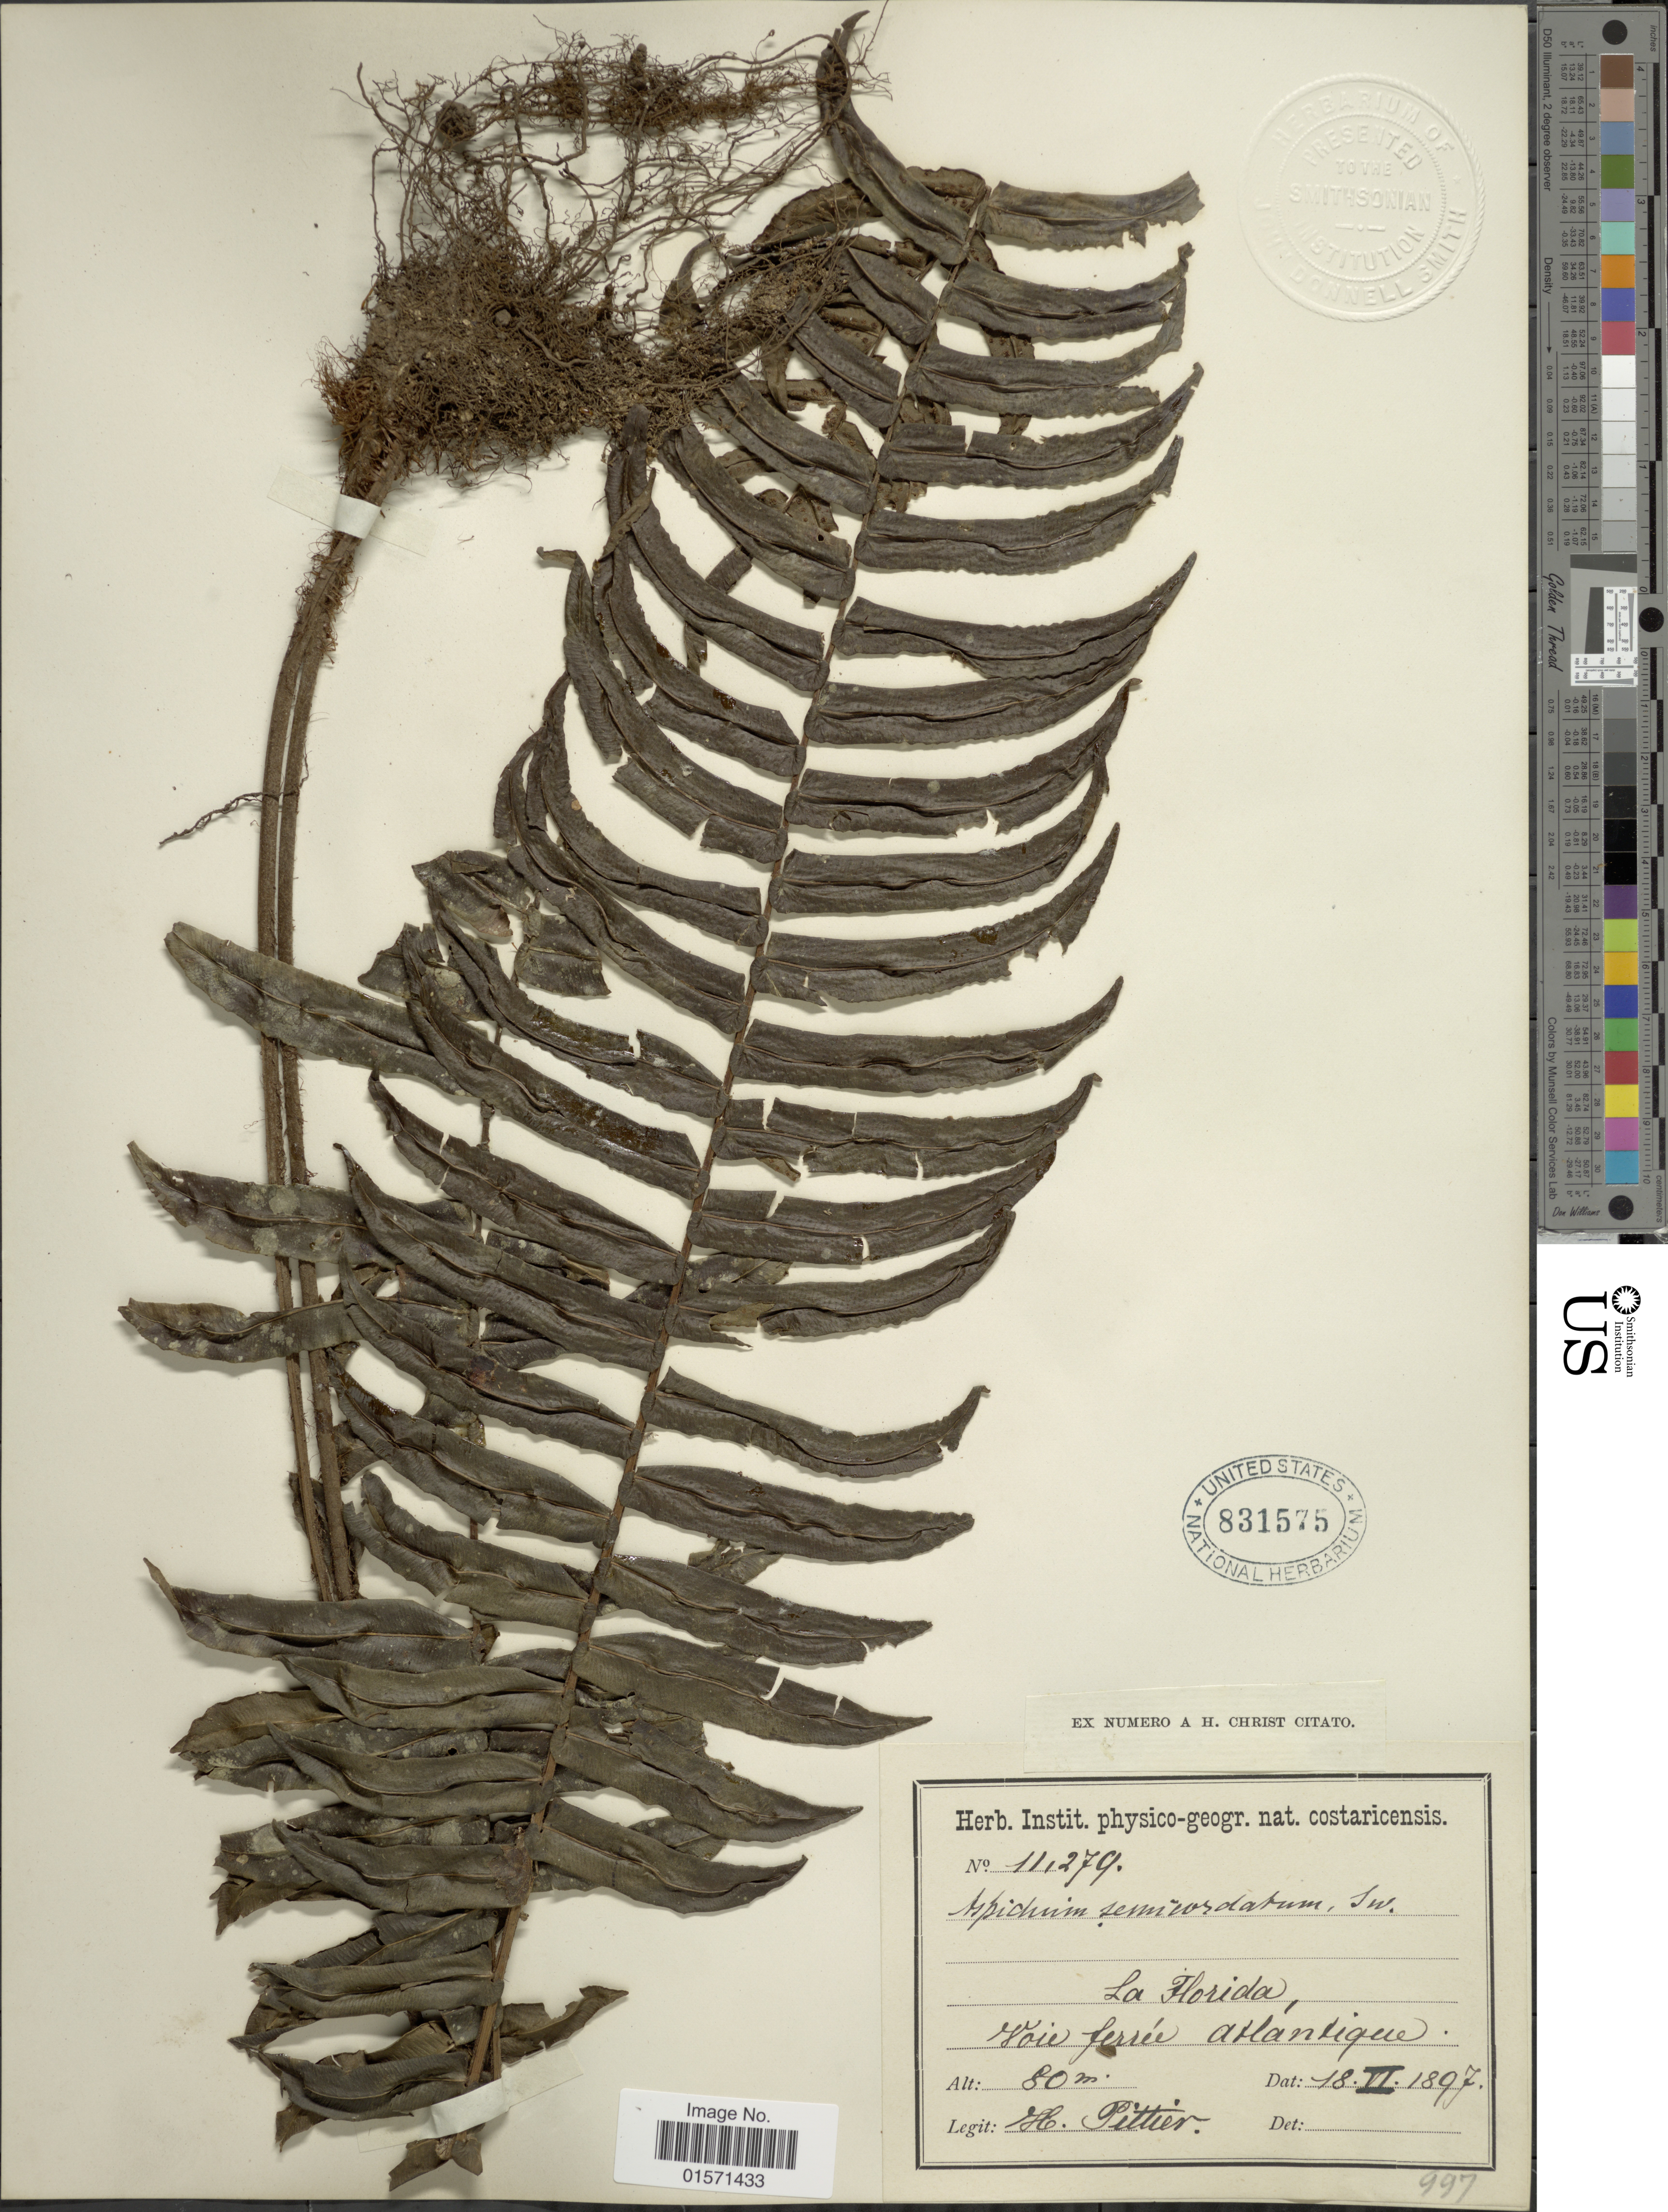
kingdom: Plantae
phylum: Tracheophyta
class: Polypodiopsida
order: Polypodiales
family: Lomariopsidaceae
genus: Cyclopeltis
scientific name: Cyclopeltis semicordata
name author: (Sw.) J. Sm.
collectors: H. F. Pittier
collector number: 11279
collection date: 1897-06-18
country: Costa Rica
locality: Voie ferree Atlantique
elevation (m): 80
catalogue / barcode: US 831575